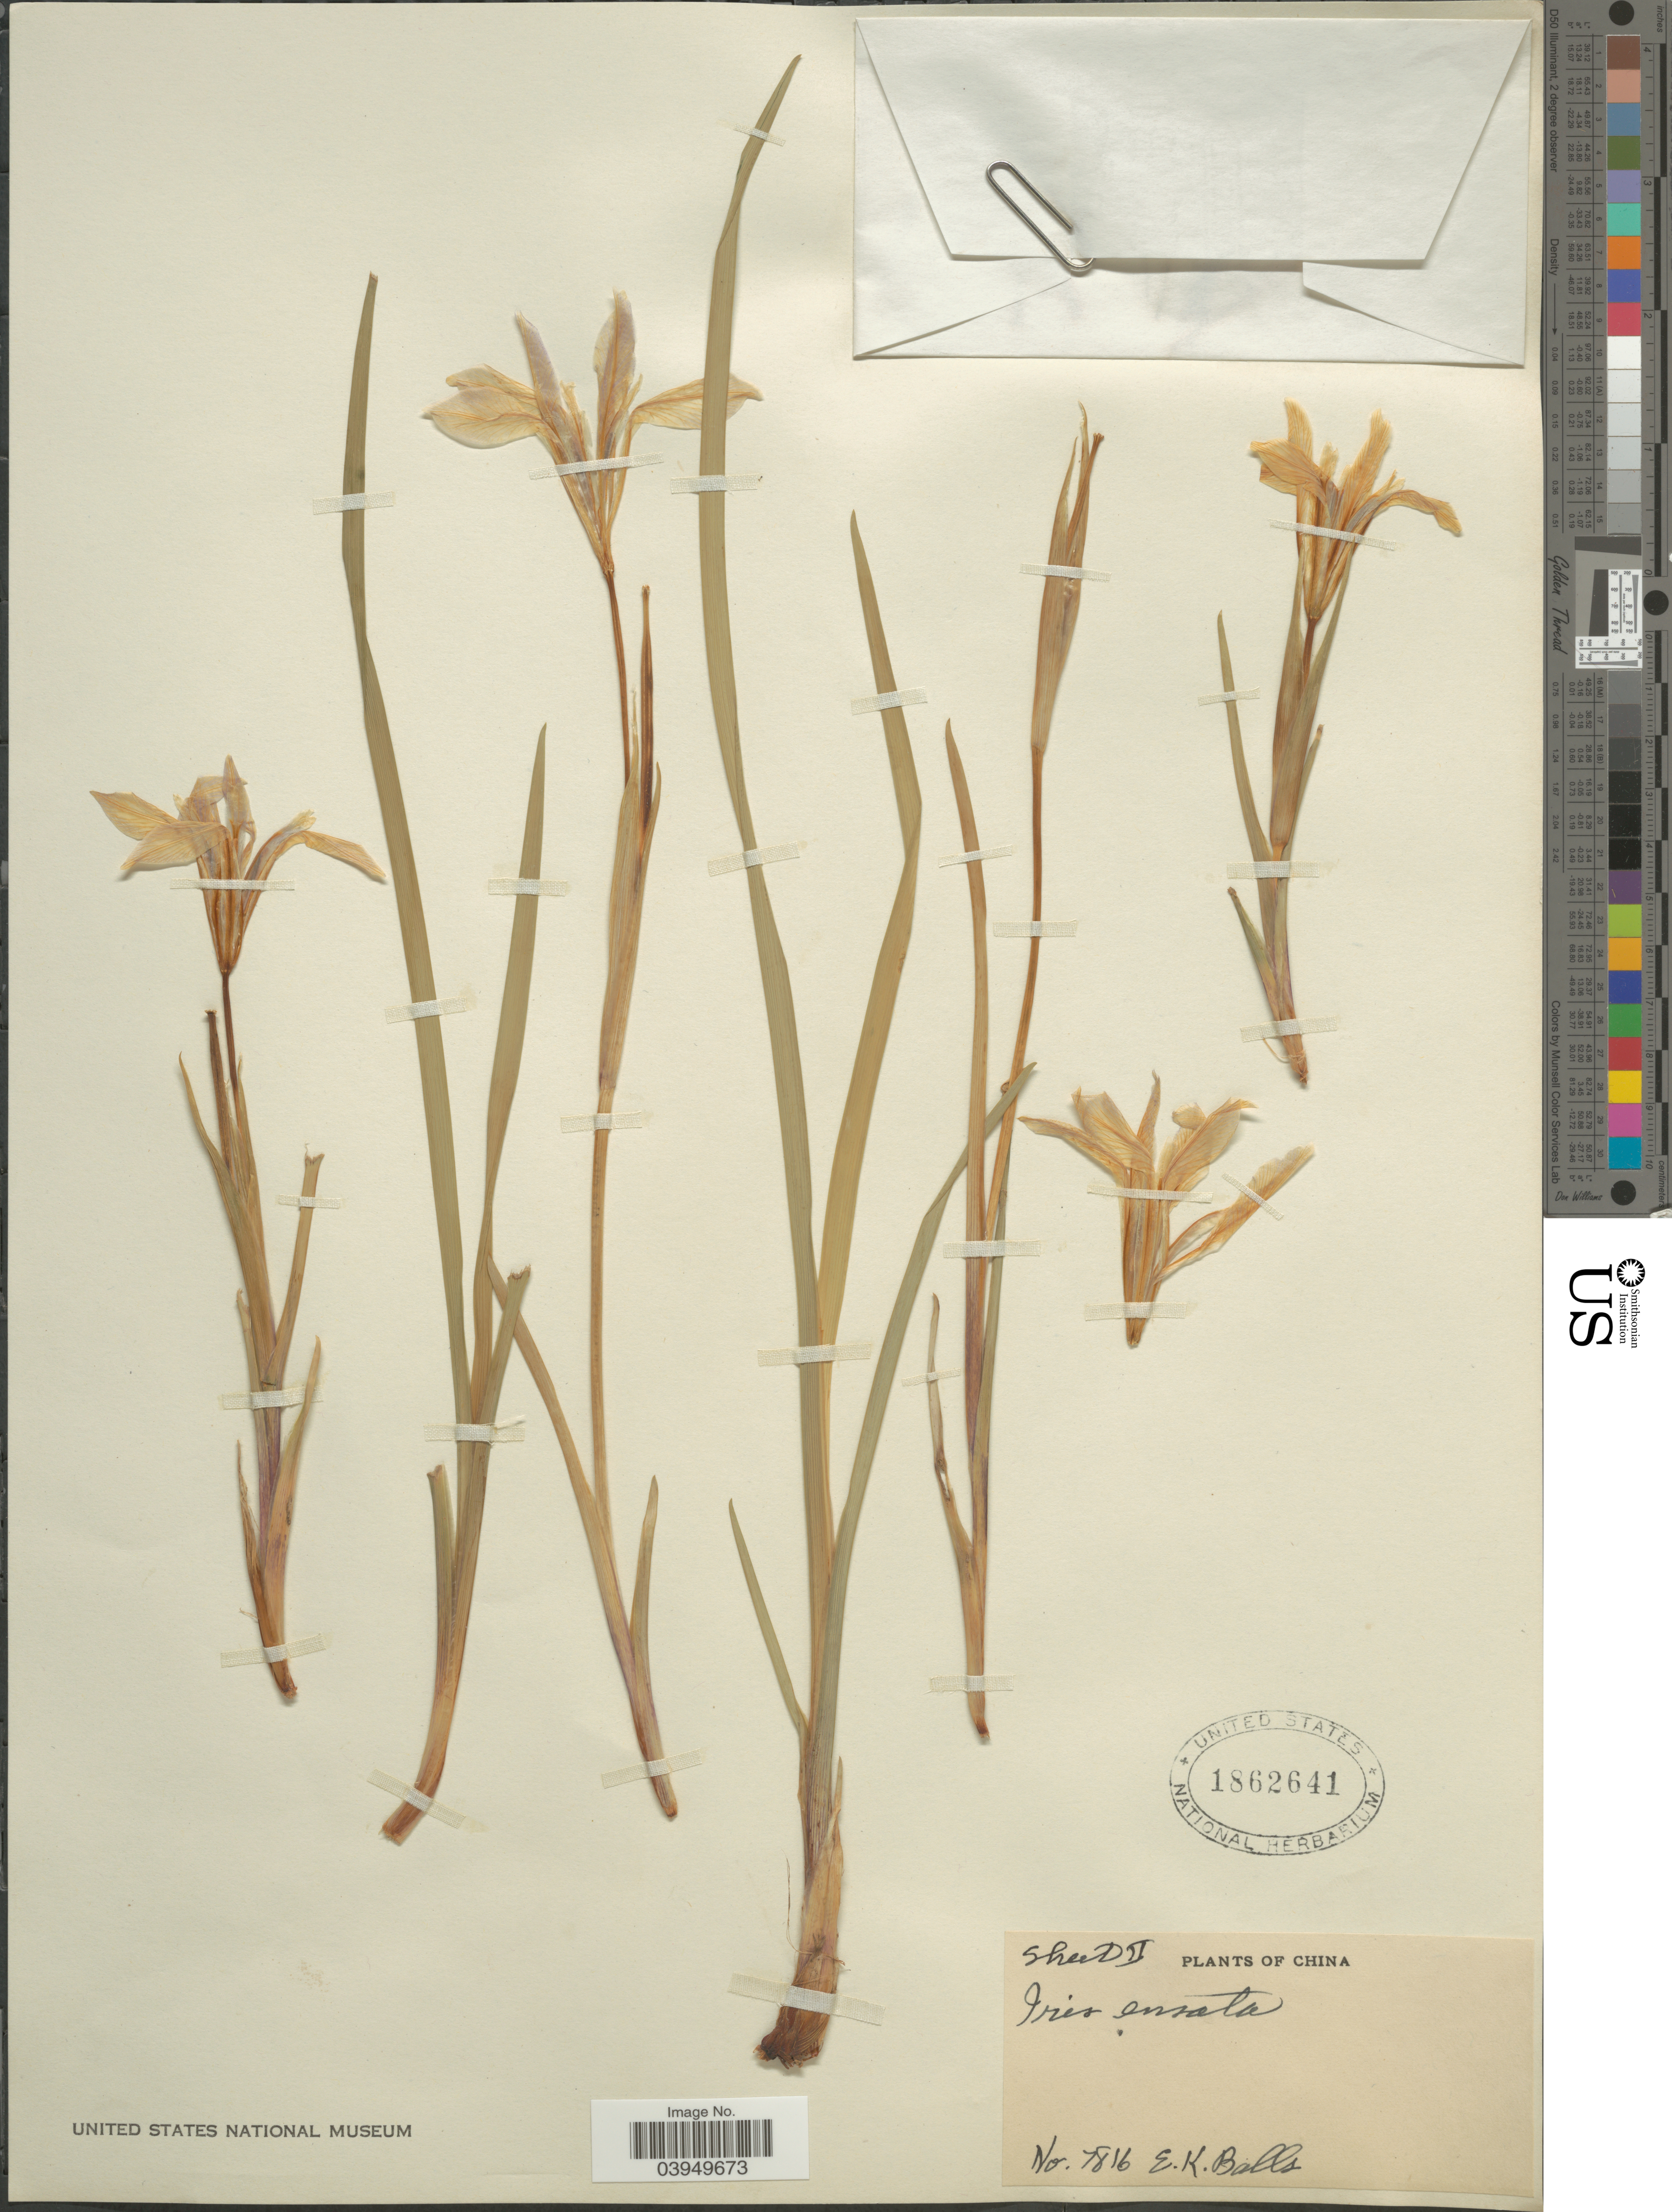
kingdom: Plantae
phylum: Tracheophyta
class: Liliopsida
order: Asparagales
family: Iridaceae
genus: Iris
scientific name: Iris ensata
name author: Thunb.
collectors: E. K. Balls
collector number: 7816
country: China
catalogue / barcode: US 1862641